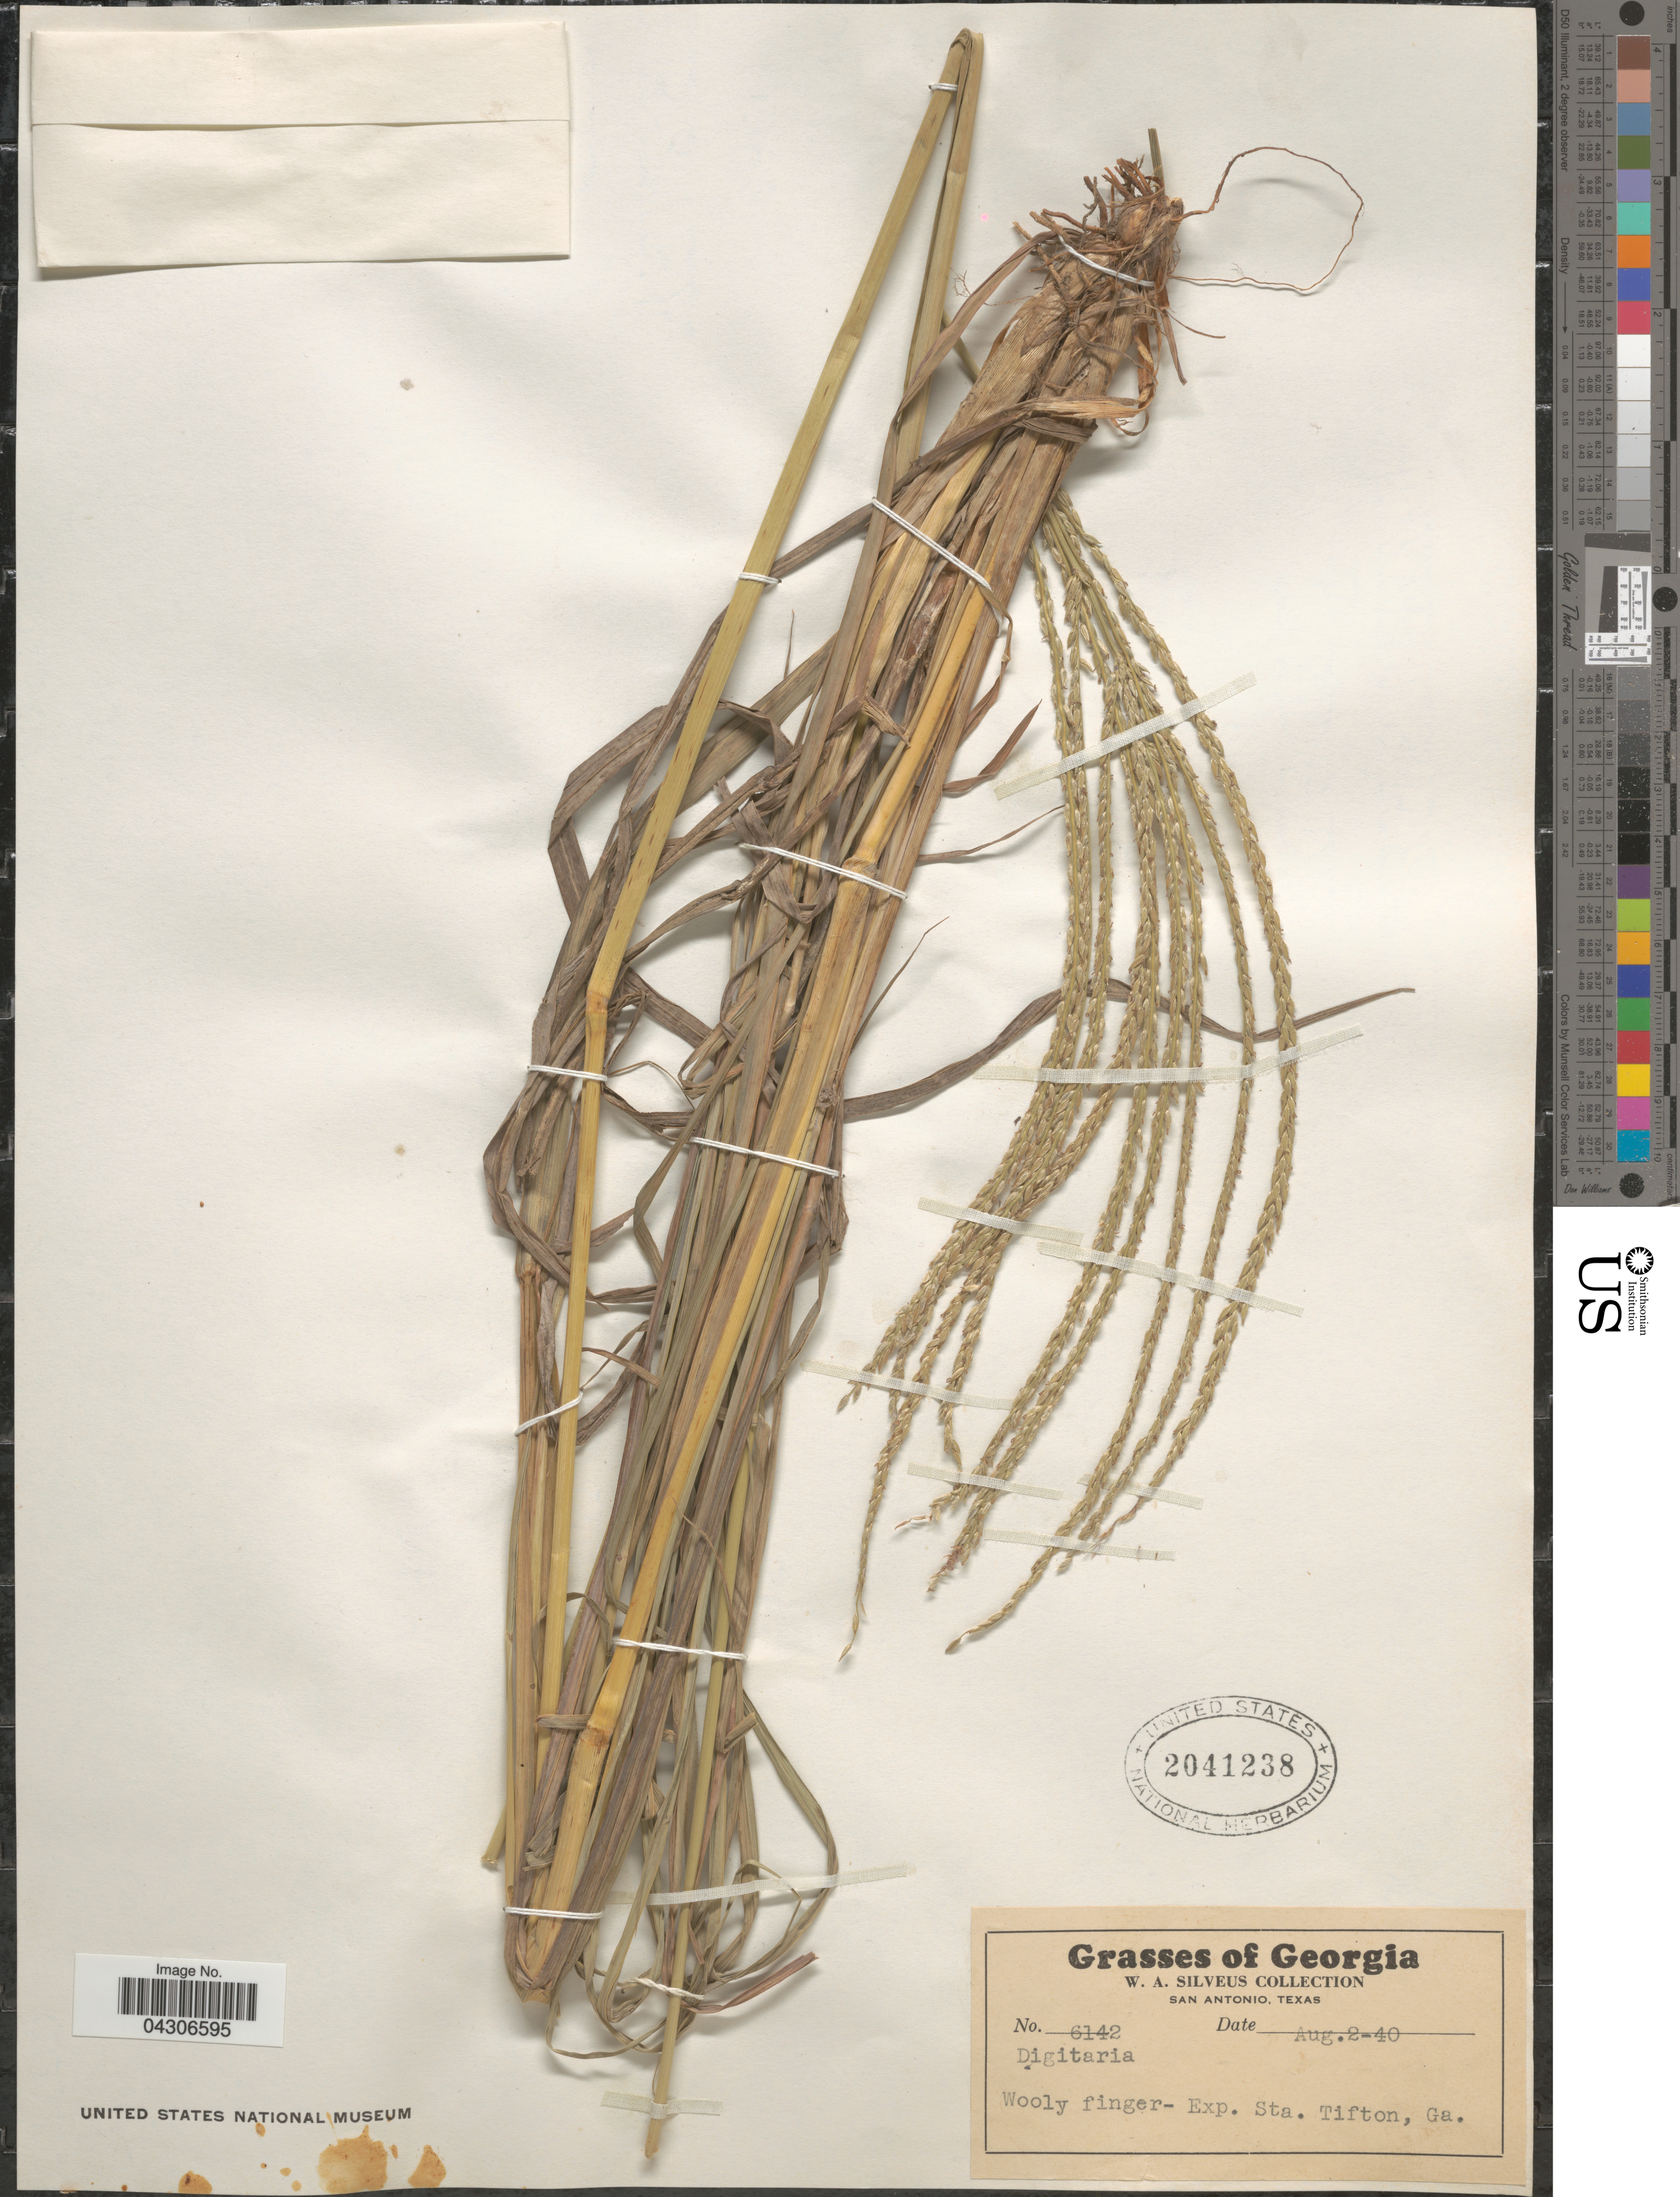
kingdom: Plantae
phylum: Tracheophyta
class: Liliopsida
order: Poales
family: Poaceae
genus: Digitaria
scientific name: Digitaria sp.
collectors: W. Silveus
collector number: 6142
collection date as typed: Transcribed d/m/y: 2/8/40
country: United States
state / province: Georgia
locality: Wooly finger - Exp. Sta. Tifton.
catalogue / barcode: US 2041238